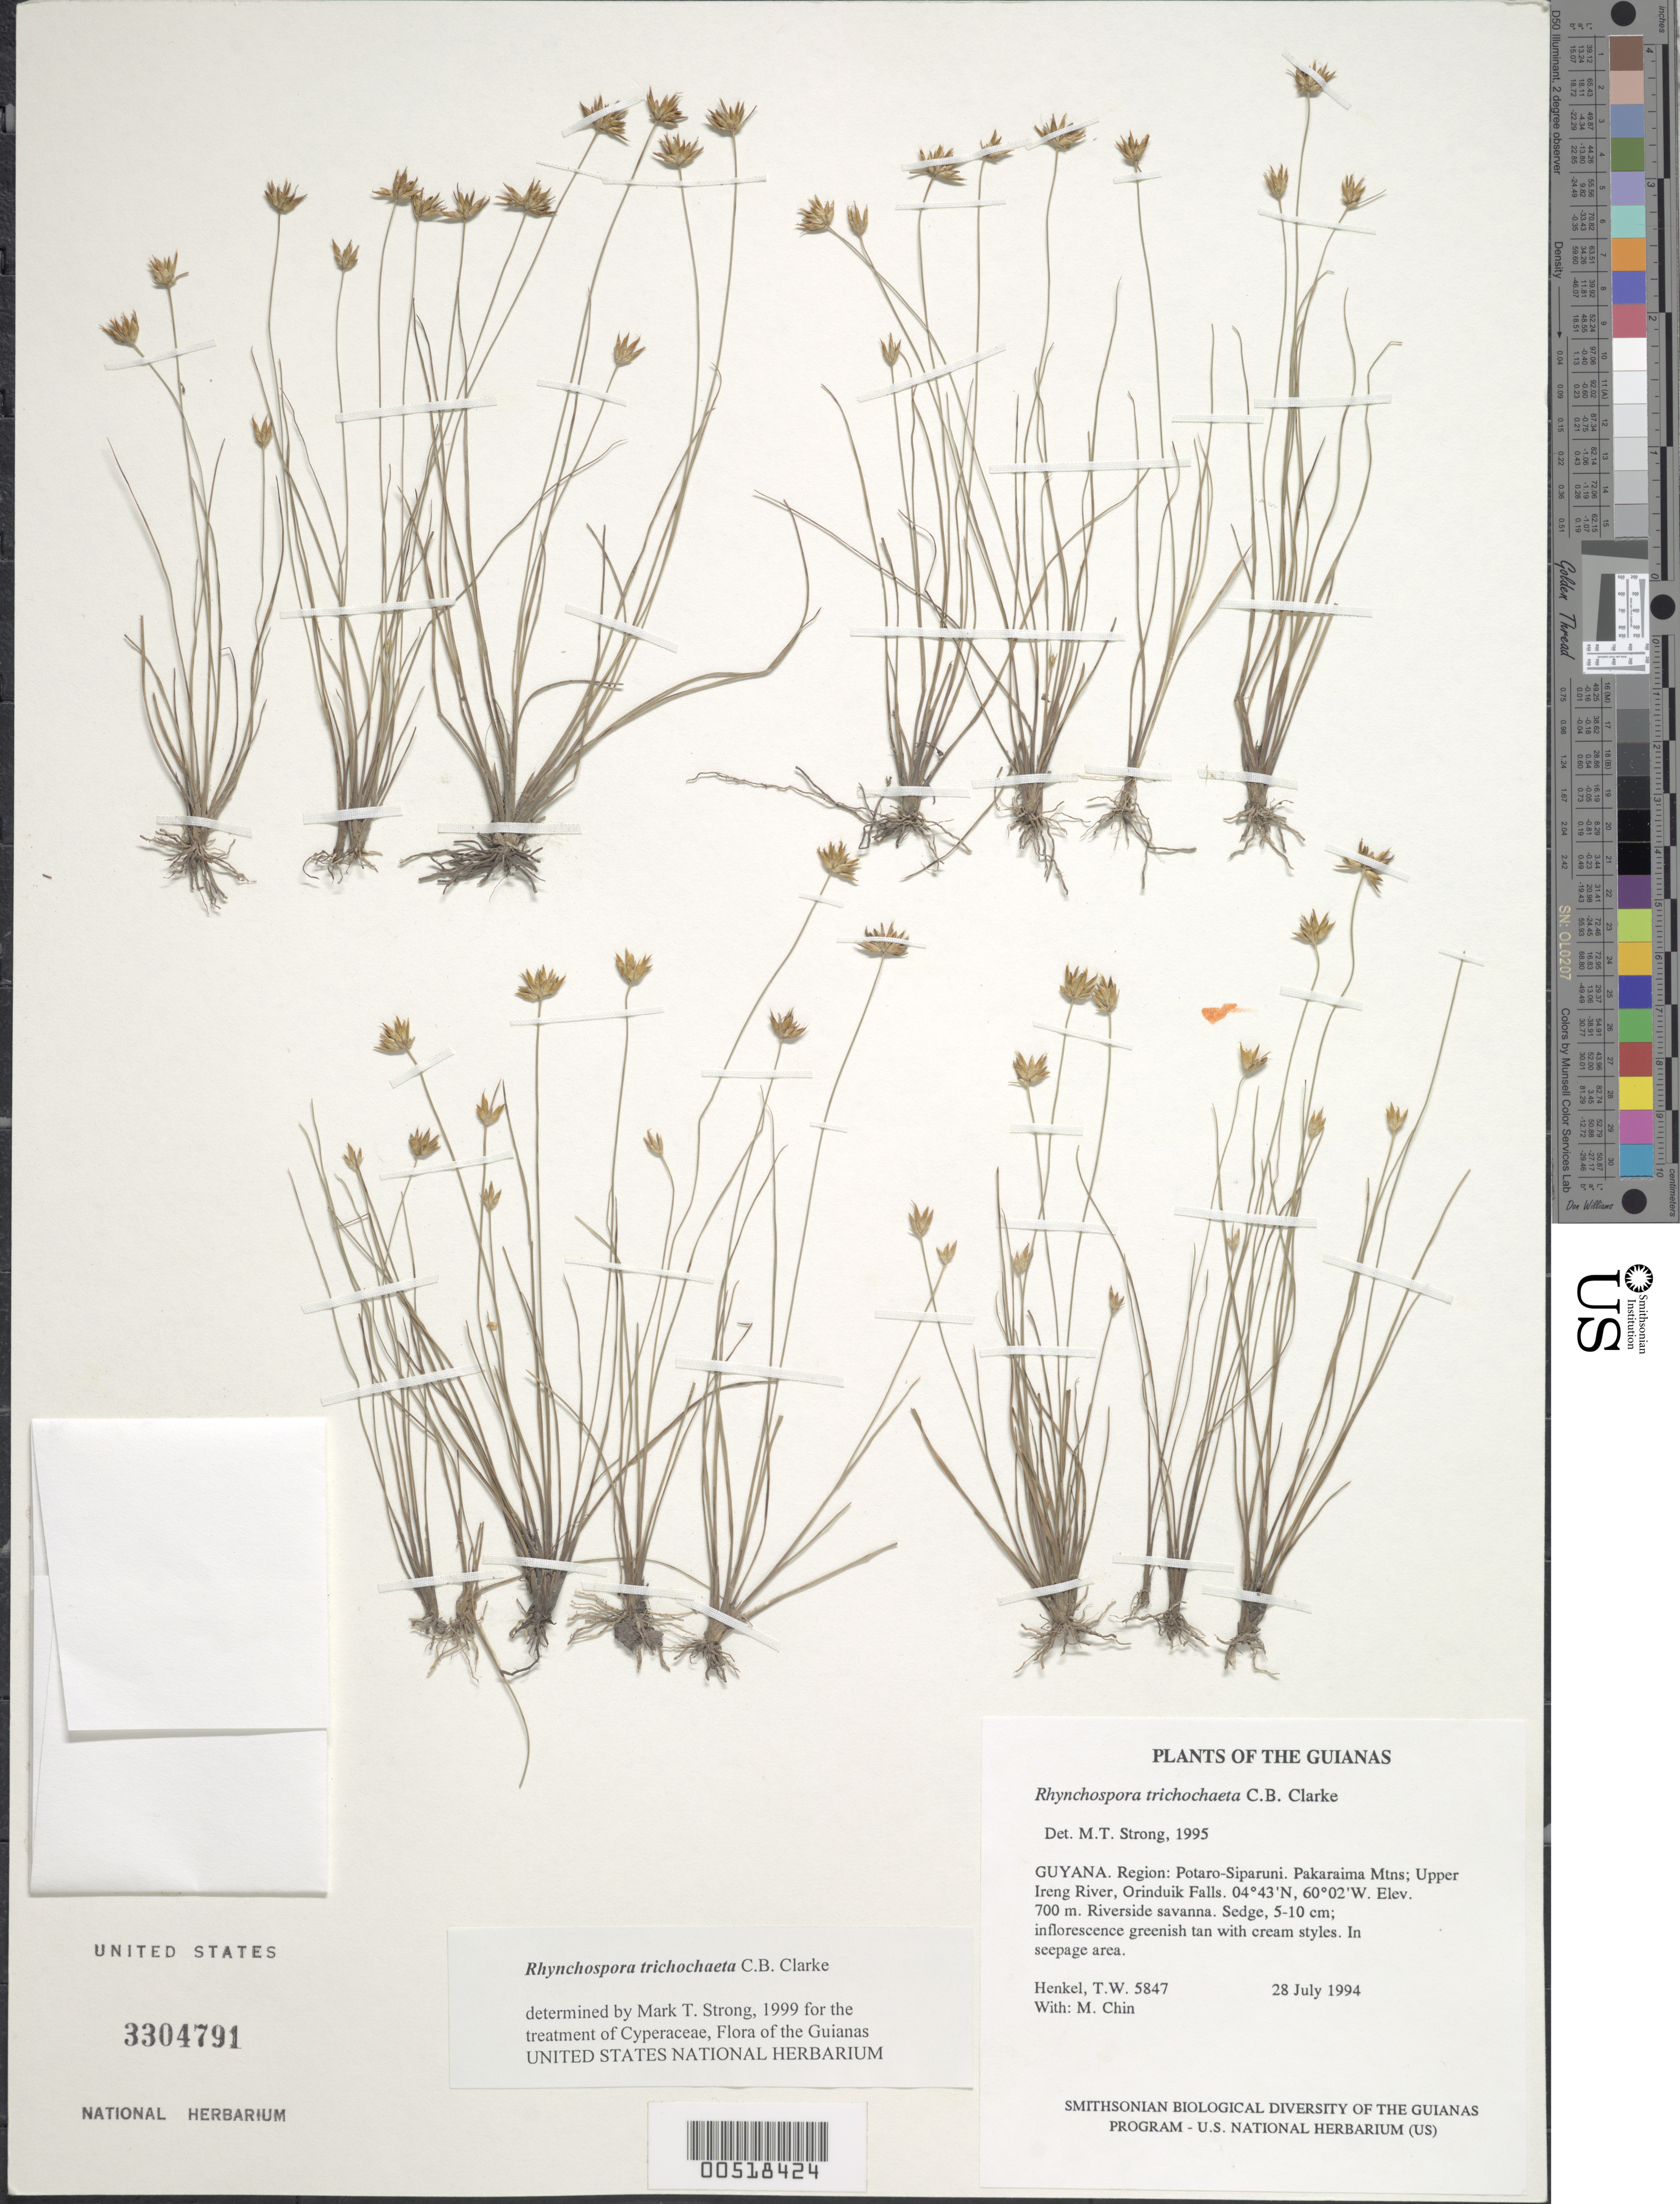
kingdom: Plantae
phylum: Tracheophyta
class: Liliopsida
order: Poales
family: Cyperaceae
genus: Rhynchospora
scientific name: Rhynchospora trichochaeta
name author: C.B. Clarke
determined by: Strong, M. T., (US), Smithsonian Institution - National Museum of Natural History (UNITED STATES)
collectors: T. Henkel & M. Chin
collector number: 5847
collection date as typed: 28 July 1994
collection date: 1994-07-28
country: Guyana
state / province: Potaro-Siparuni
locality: Pakaraima Mtns; Upper Ireng River, Orinduik Falls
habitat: Riverside savanna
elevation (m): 700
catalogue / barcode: US 3304791